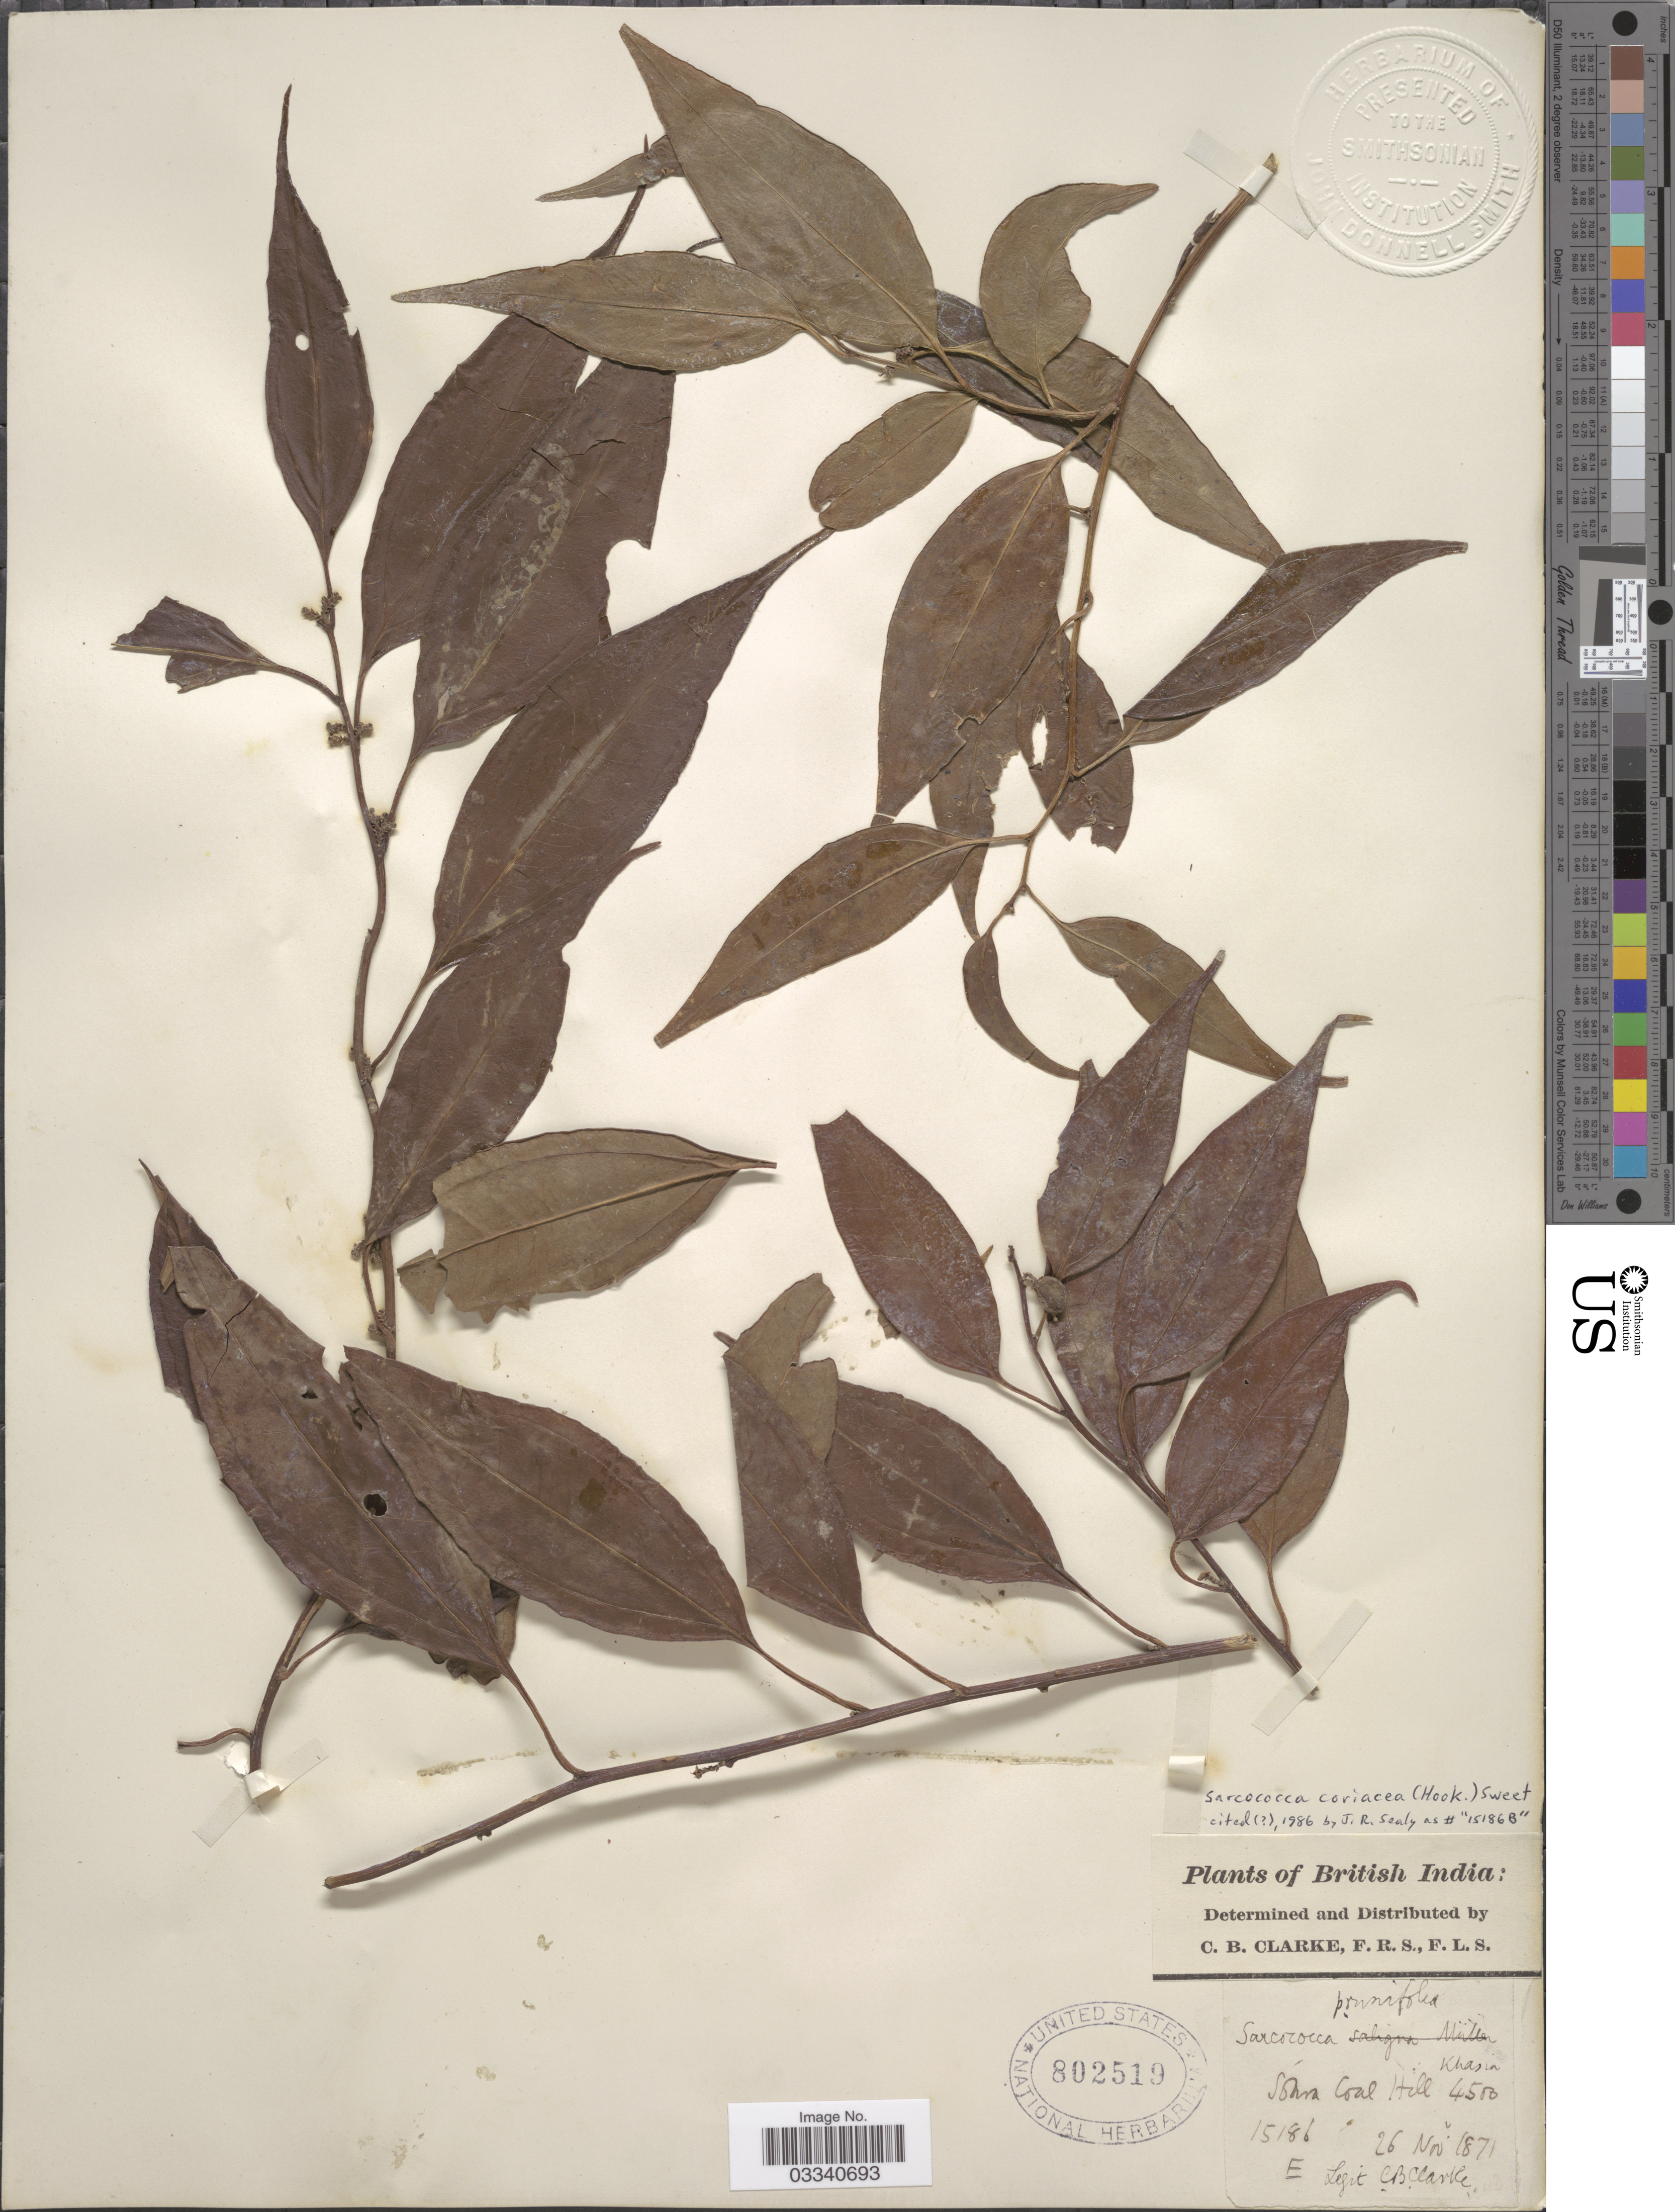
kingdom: Plantae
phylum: Tracheophyta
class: Magnoliopsida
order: Buxales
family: Buxaceae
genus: Sarcococca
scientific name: Sarcococca coriacea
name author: Müll. Arg.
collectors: C. B. Clarke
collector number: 15186 E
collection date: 1871-11-26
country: India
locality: British India. Sohra Coal Hill. Khasia.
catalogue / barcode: US 802519